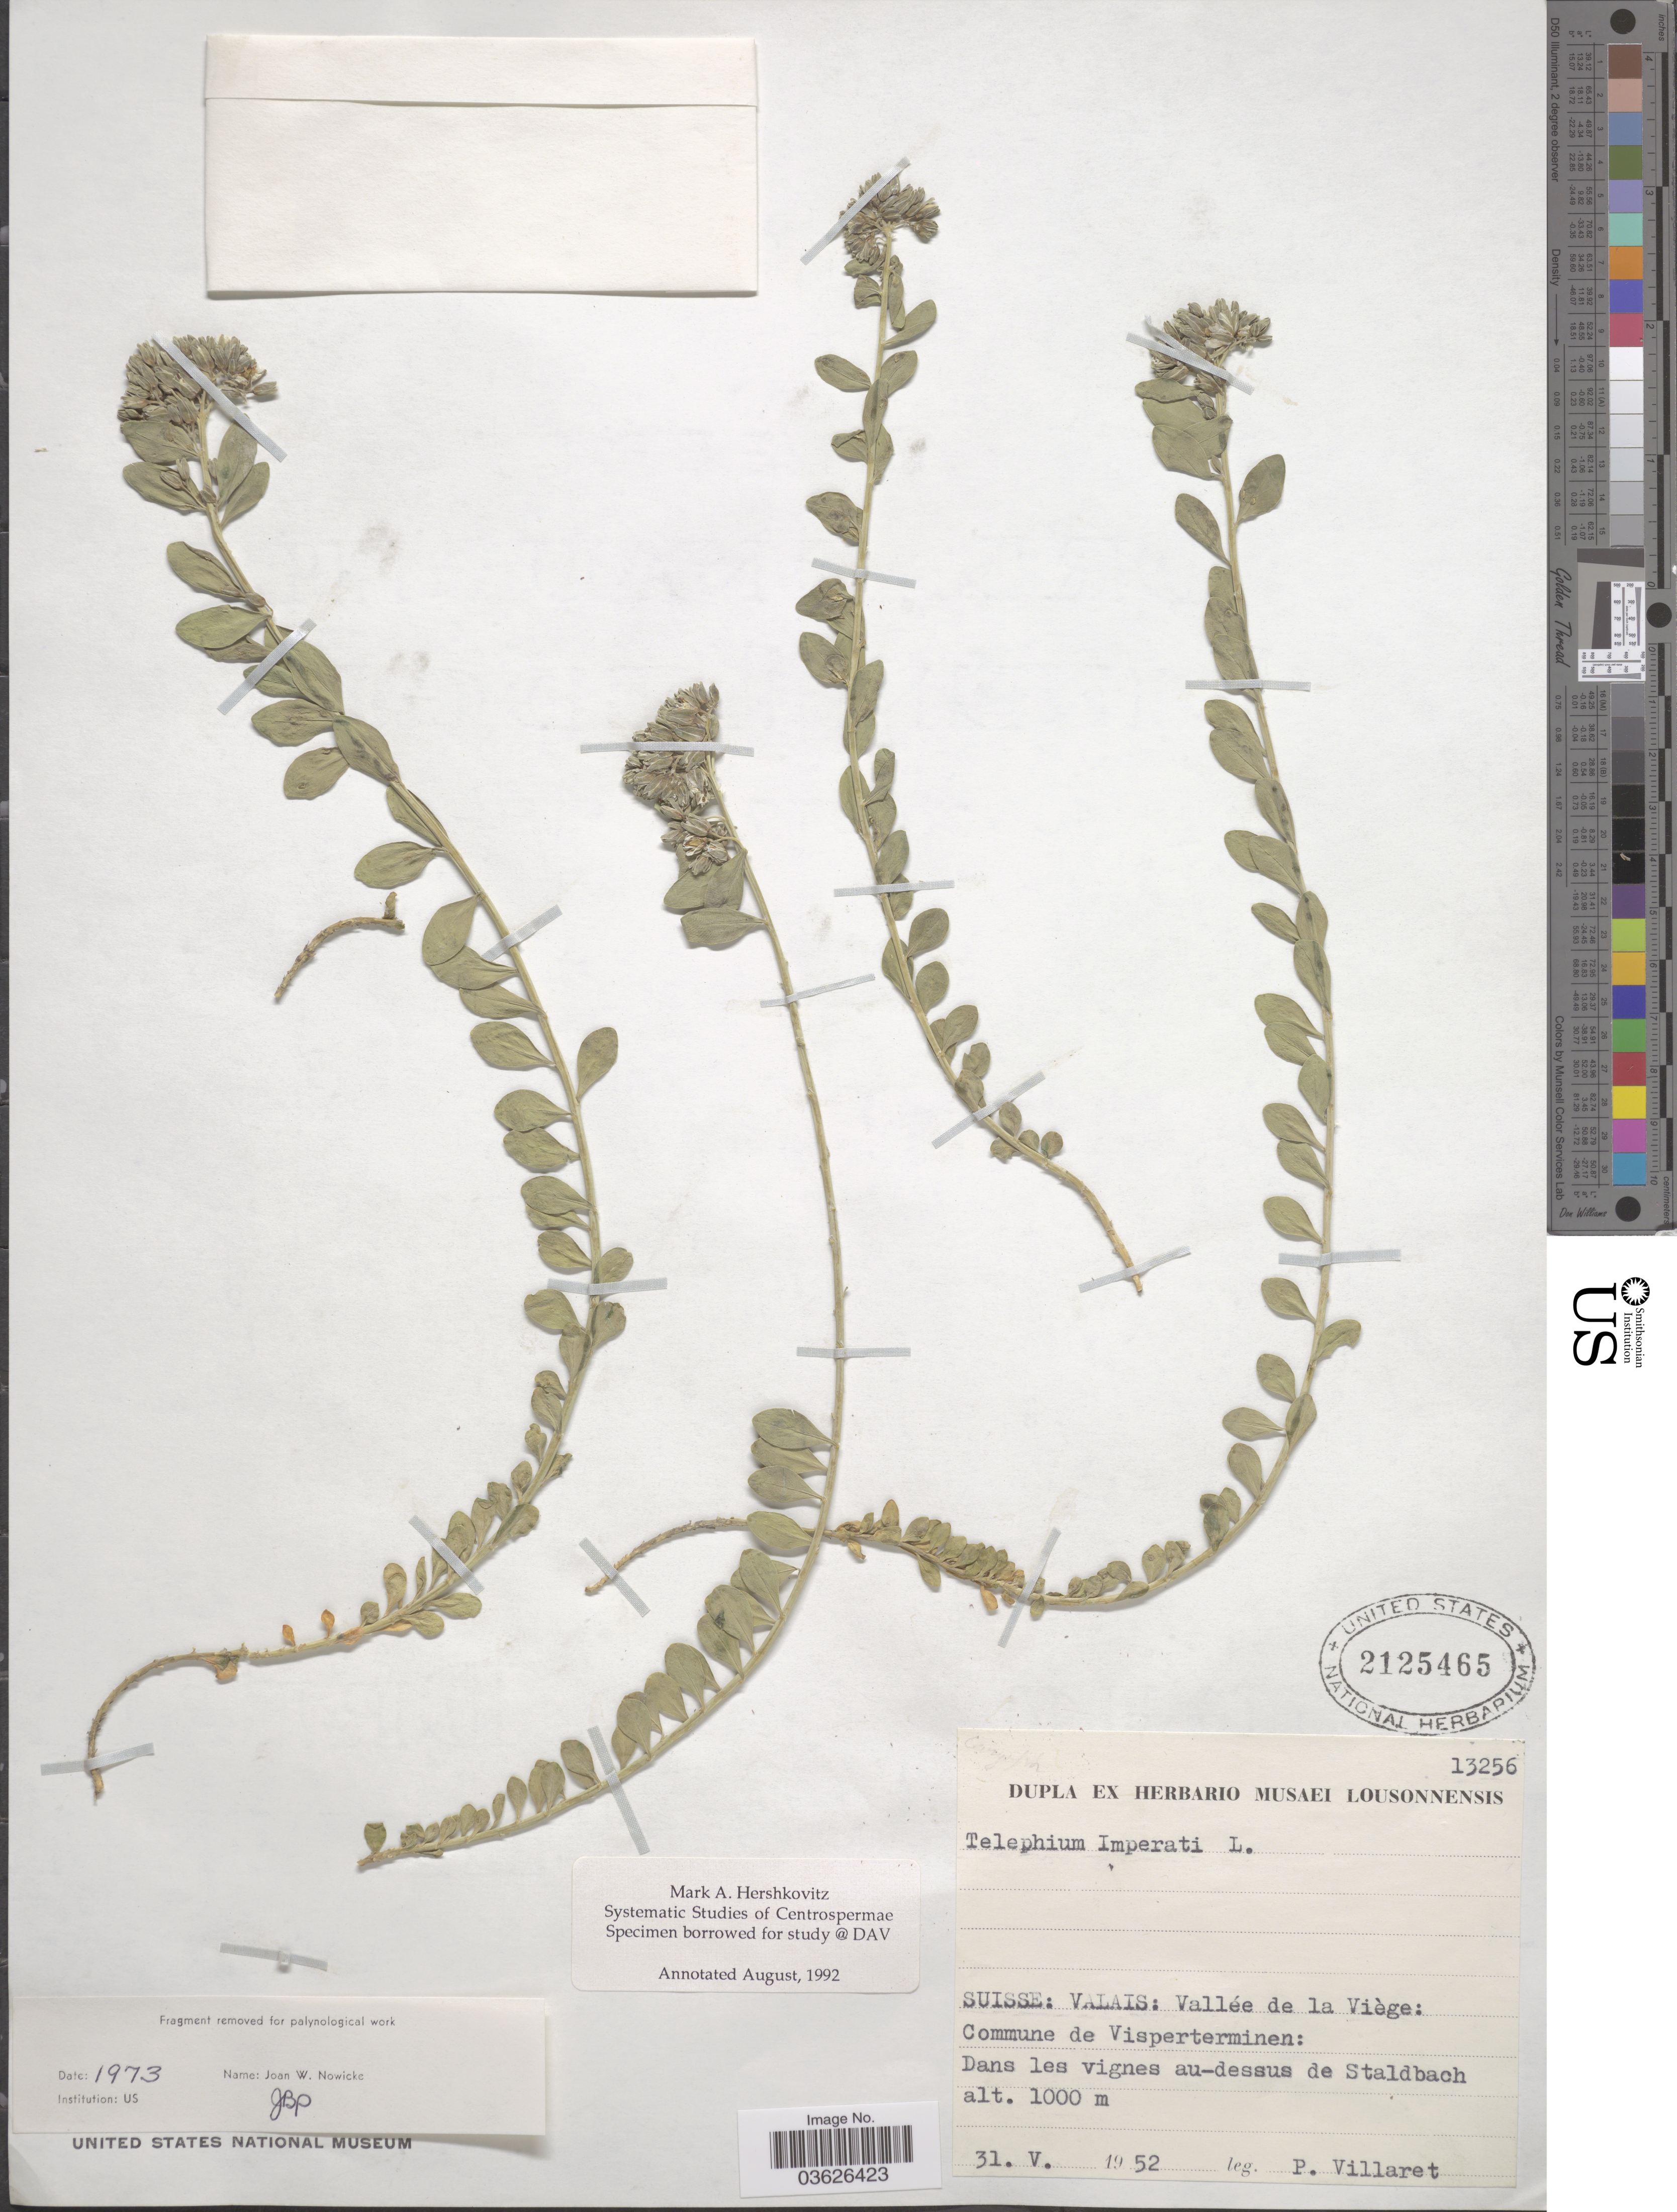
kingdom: Plantae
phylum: Tracheophyta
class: Magnoliopsida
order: Caryophyllales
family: Caryophyllaceae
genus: Telephium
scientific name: Telephium imperati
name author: L.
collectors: P. Villaret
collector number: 13256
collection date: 1952-05-31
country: Switzerland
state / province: Valais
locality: Suisse: Vallée de la Viège: Commune de Visperterminen: Dans les vignes au-dessus de Staldbach.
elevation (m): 1000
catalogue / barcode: US 2125465